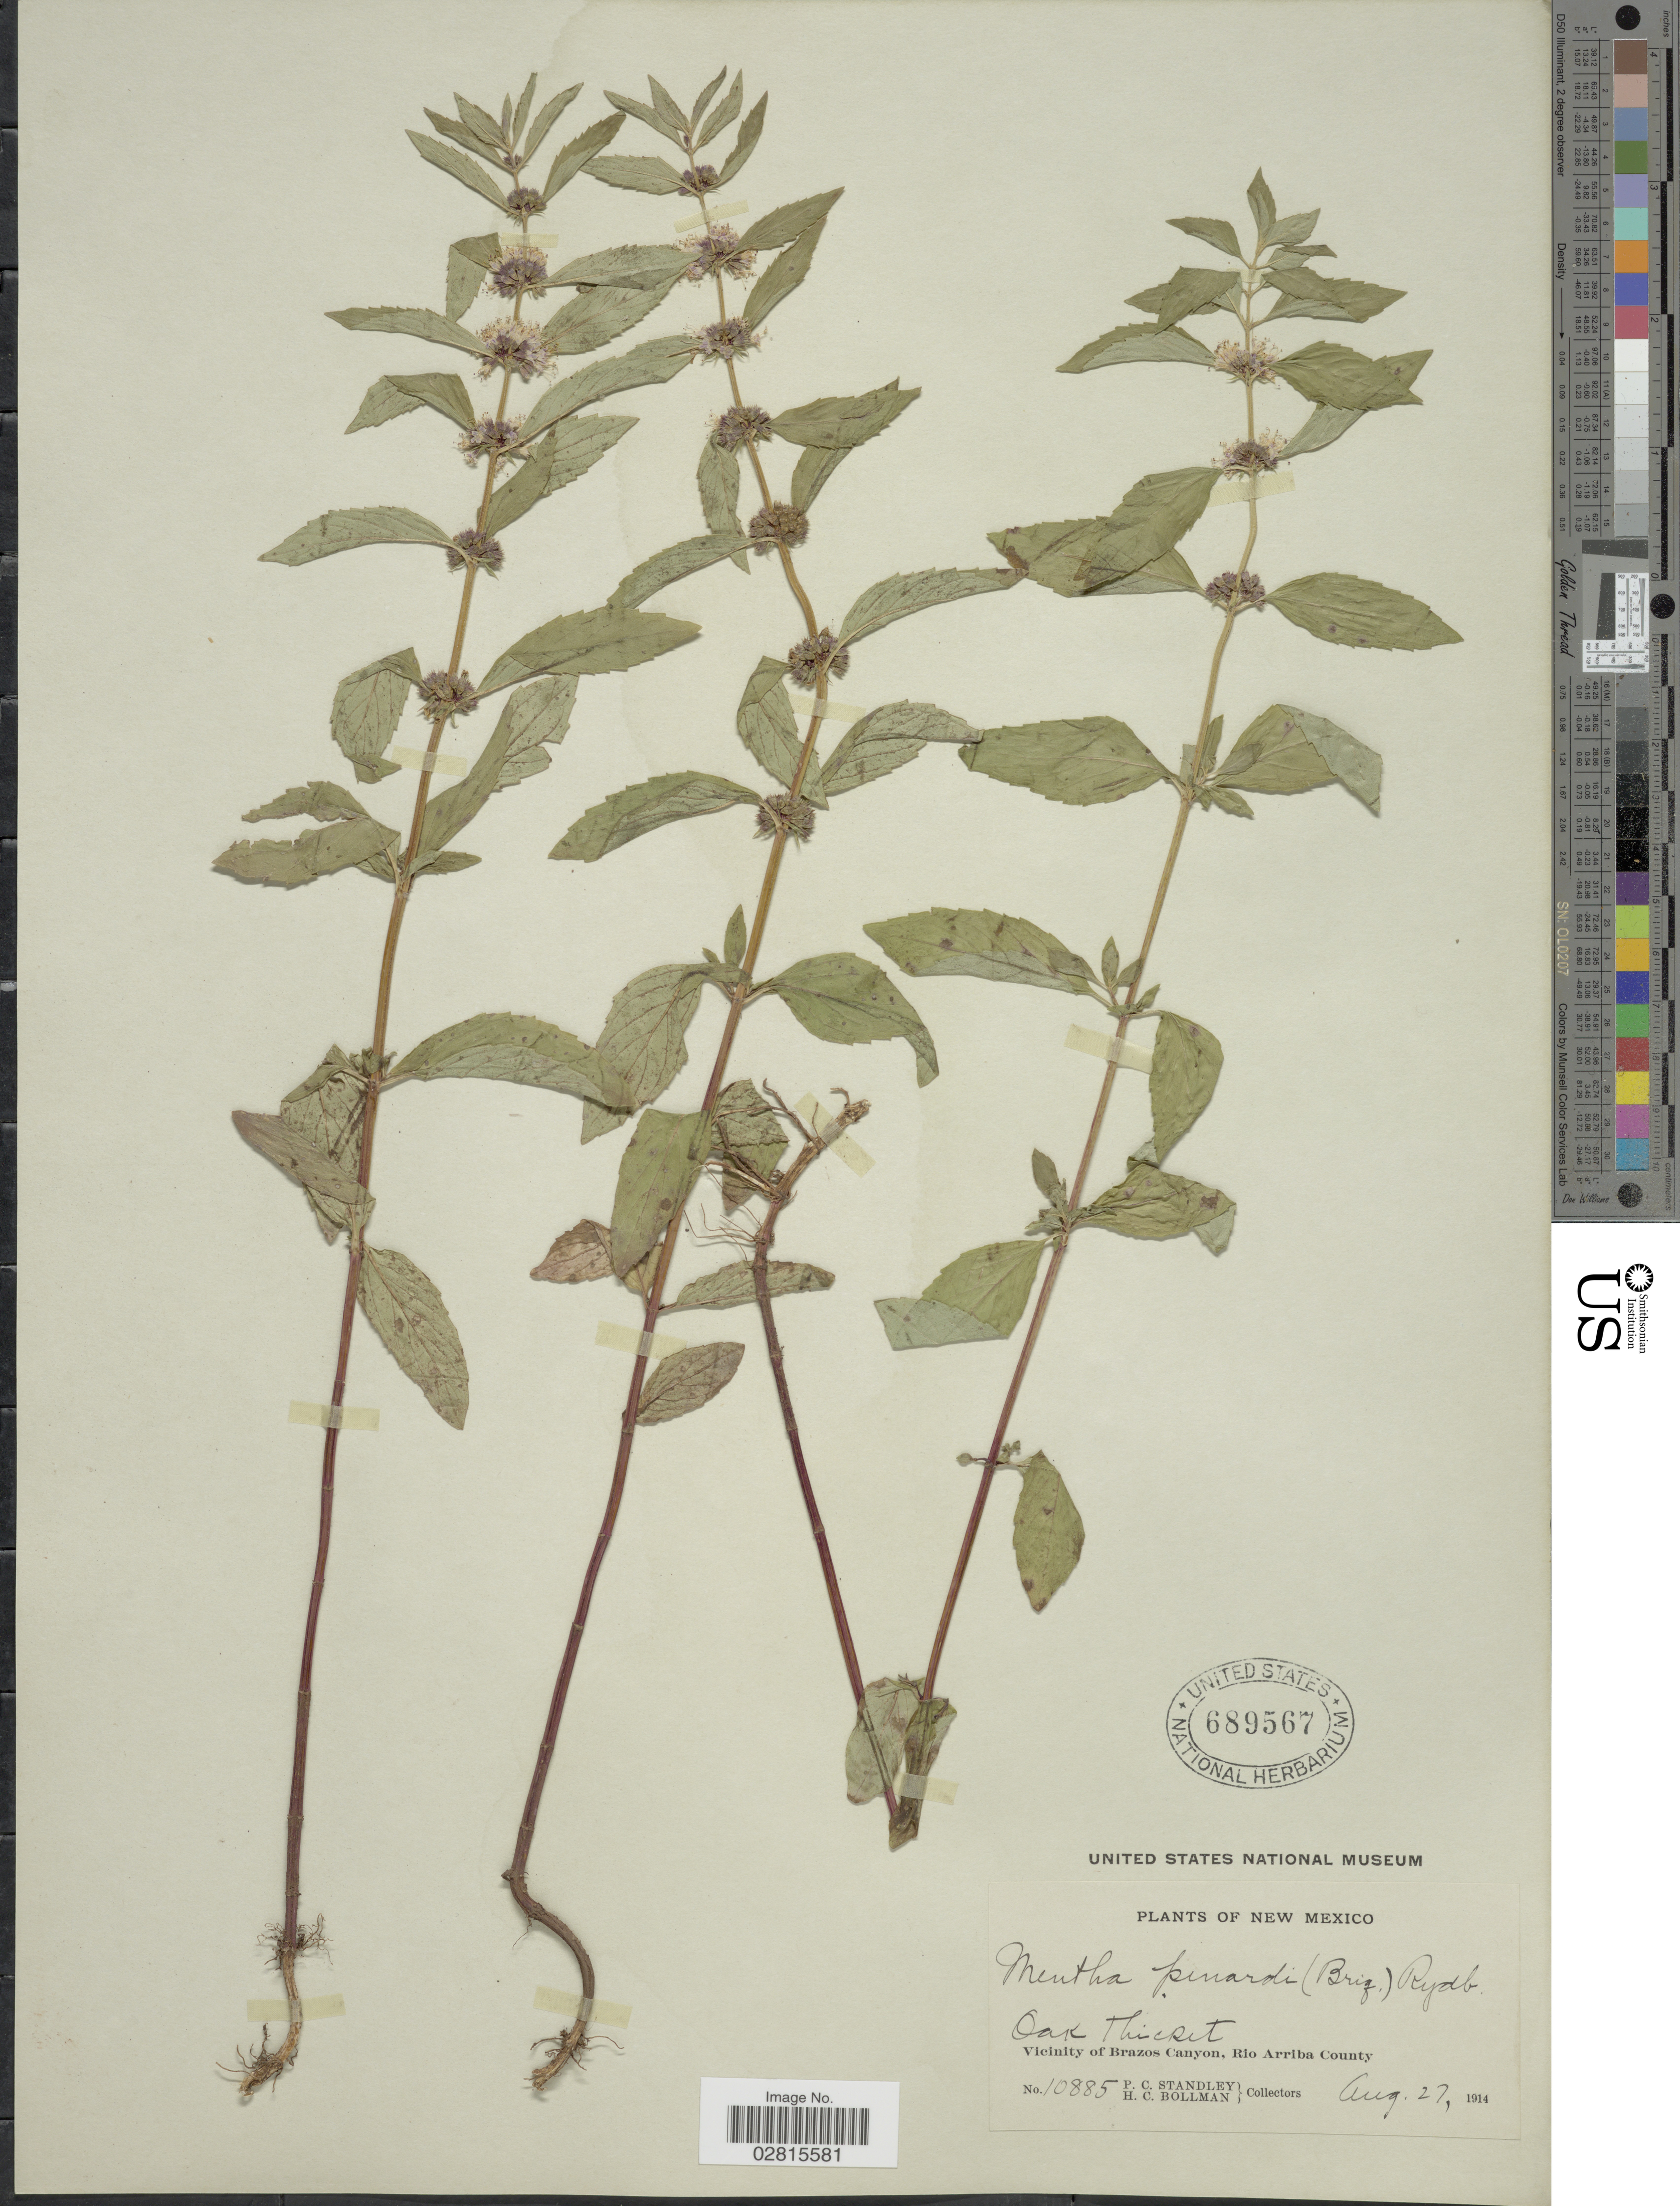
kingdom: Plantae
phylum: Tracheophyta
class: Magnoliopsida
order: Lamiales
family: Lamiaceae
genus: Mentha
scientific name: Mentha penardii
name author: (Briq.) Rydb.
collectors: P. C. Standley & H. C. Bollman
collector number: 10885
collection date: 1914-08-27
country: United States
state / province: New Mexico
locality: Vicinity of Brazos Canyon, Rio Arriba County.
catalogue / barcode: US 689567